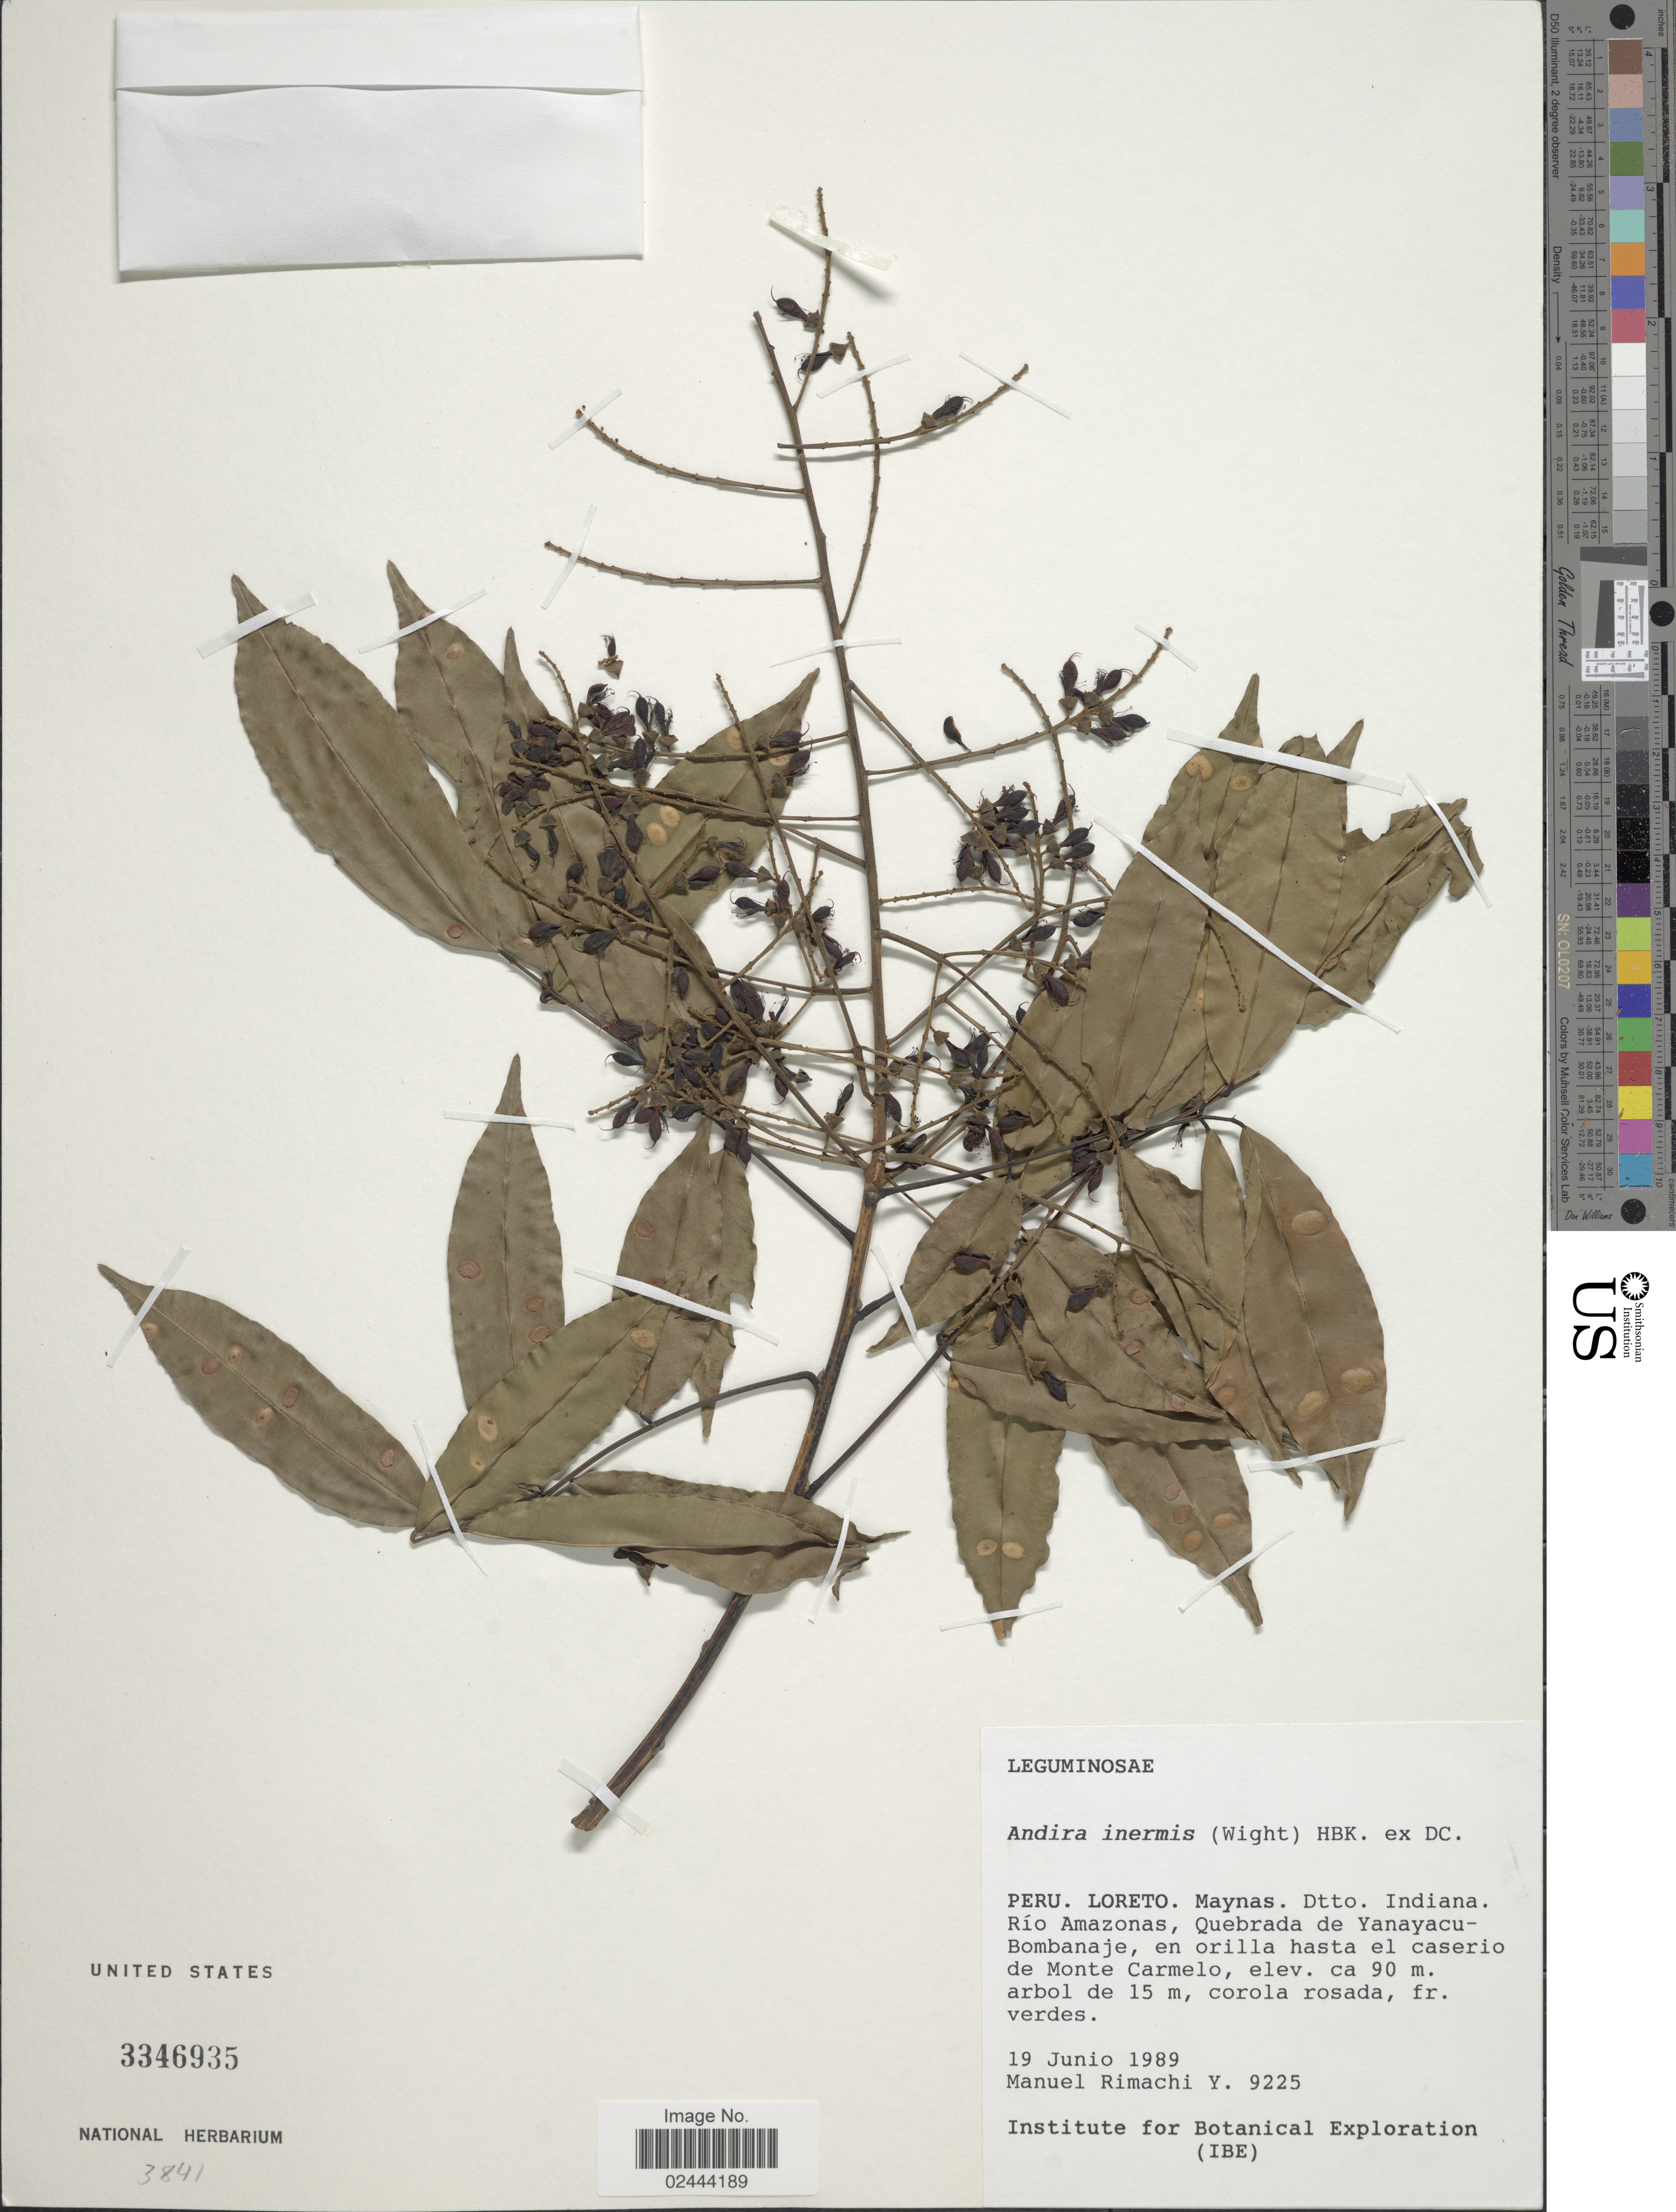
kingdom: Plantae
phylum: Tracheophyta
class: Magnoliopsida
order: Fabales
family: Fabaceae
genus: Andira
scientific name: Andira inermis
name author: (W. Wright) Kunth ex DC.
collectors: M. Rimachi Y.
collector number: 9225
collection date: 1989-06-19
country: Peru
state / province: Loreto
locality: Maynas. Dtto. Indiana. Rio Amazonas, Quebrada de Yanayacu-Bombanaje, en orilla hasta el caserio de Monte Carmelo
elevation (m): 90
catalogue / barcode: US 3346935